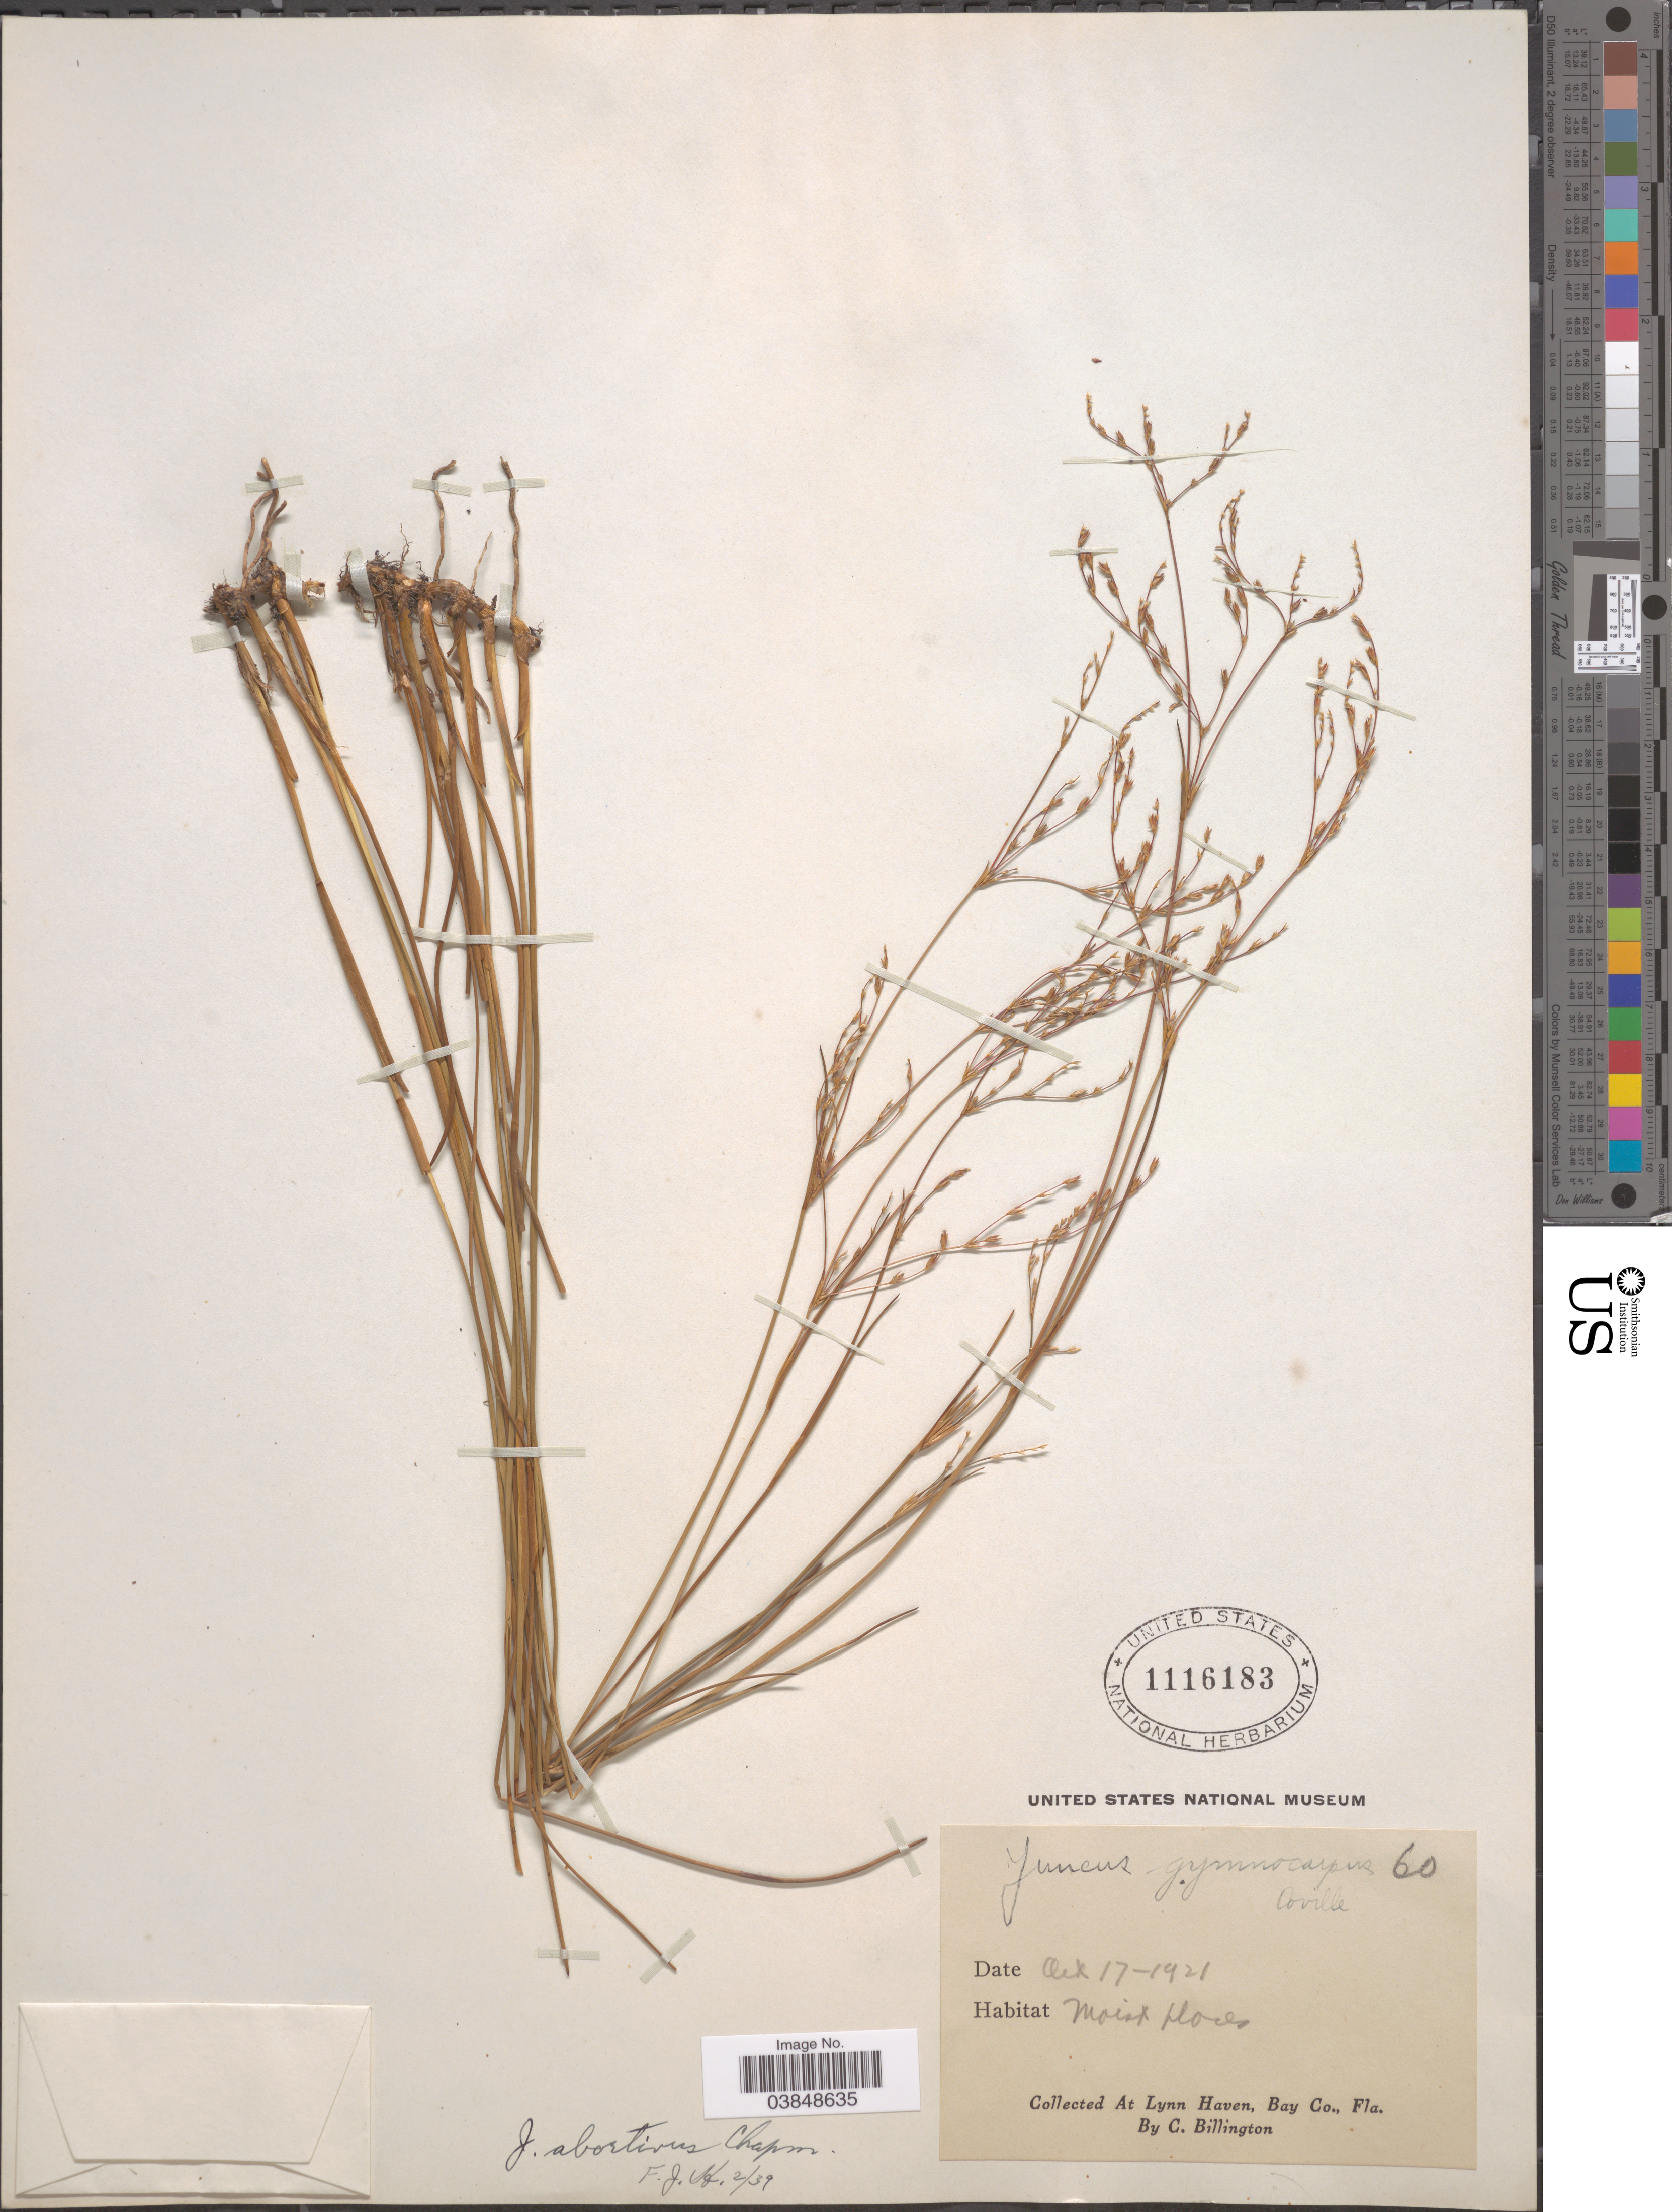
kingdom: Plantae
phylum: Tracheophyta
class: Liliopsida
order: Poales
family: Juncaceae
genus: Juncus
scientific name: Juncus abortivus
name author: Chapm.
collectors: C. Billington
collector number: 60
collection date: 1921-10-17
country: United States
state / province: Florida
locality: At Lynn Haven, Bay Co.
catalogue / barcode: US 1116183